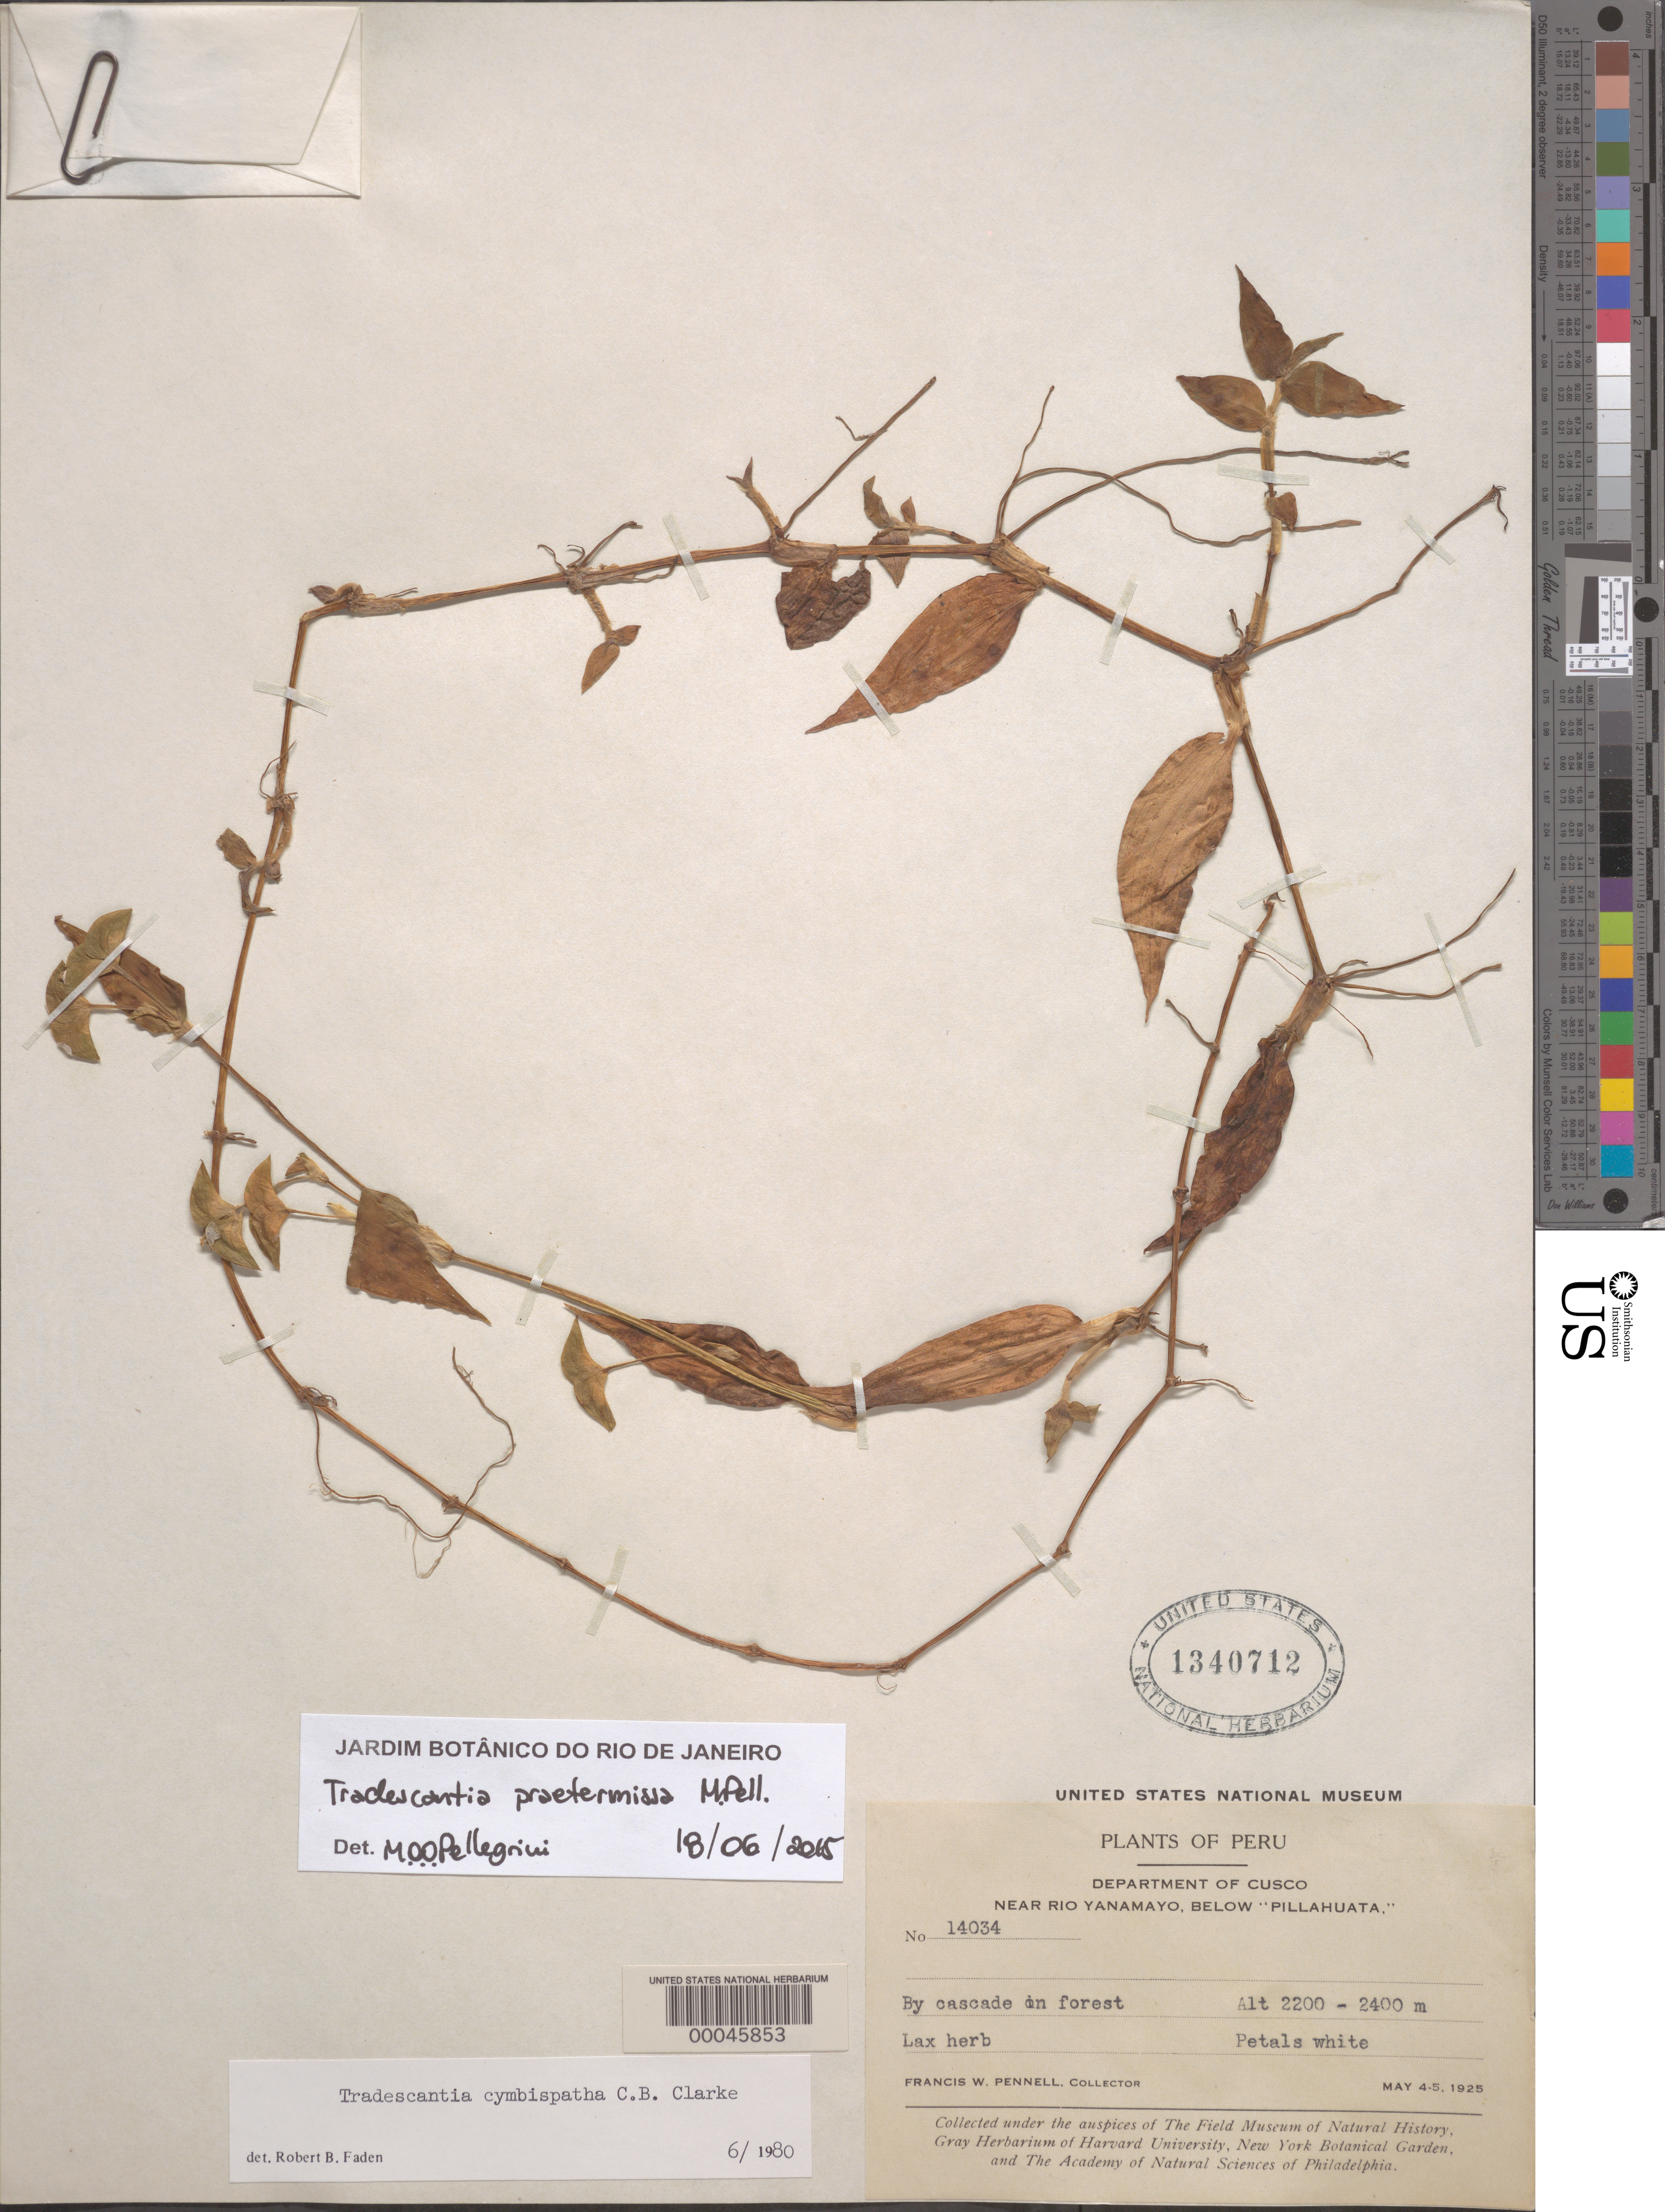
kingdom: Plantae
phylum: Tracheophyta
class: Liliopsida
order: Commelinales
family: Commelinaceae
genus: Tradescantia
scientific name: Tradescantia praetermissa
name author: M. Pell.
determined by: Pellegrini, M. O. de Oliveira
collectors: F. W. Pennell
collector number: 14034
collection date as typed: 04 May 1925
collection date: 1925-05-04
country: Peru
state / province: Cusco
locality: near Río Yanamayo, below Pillahuata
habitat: Near cascade in forest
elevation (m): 2200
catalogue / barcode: US 1340712